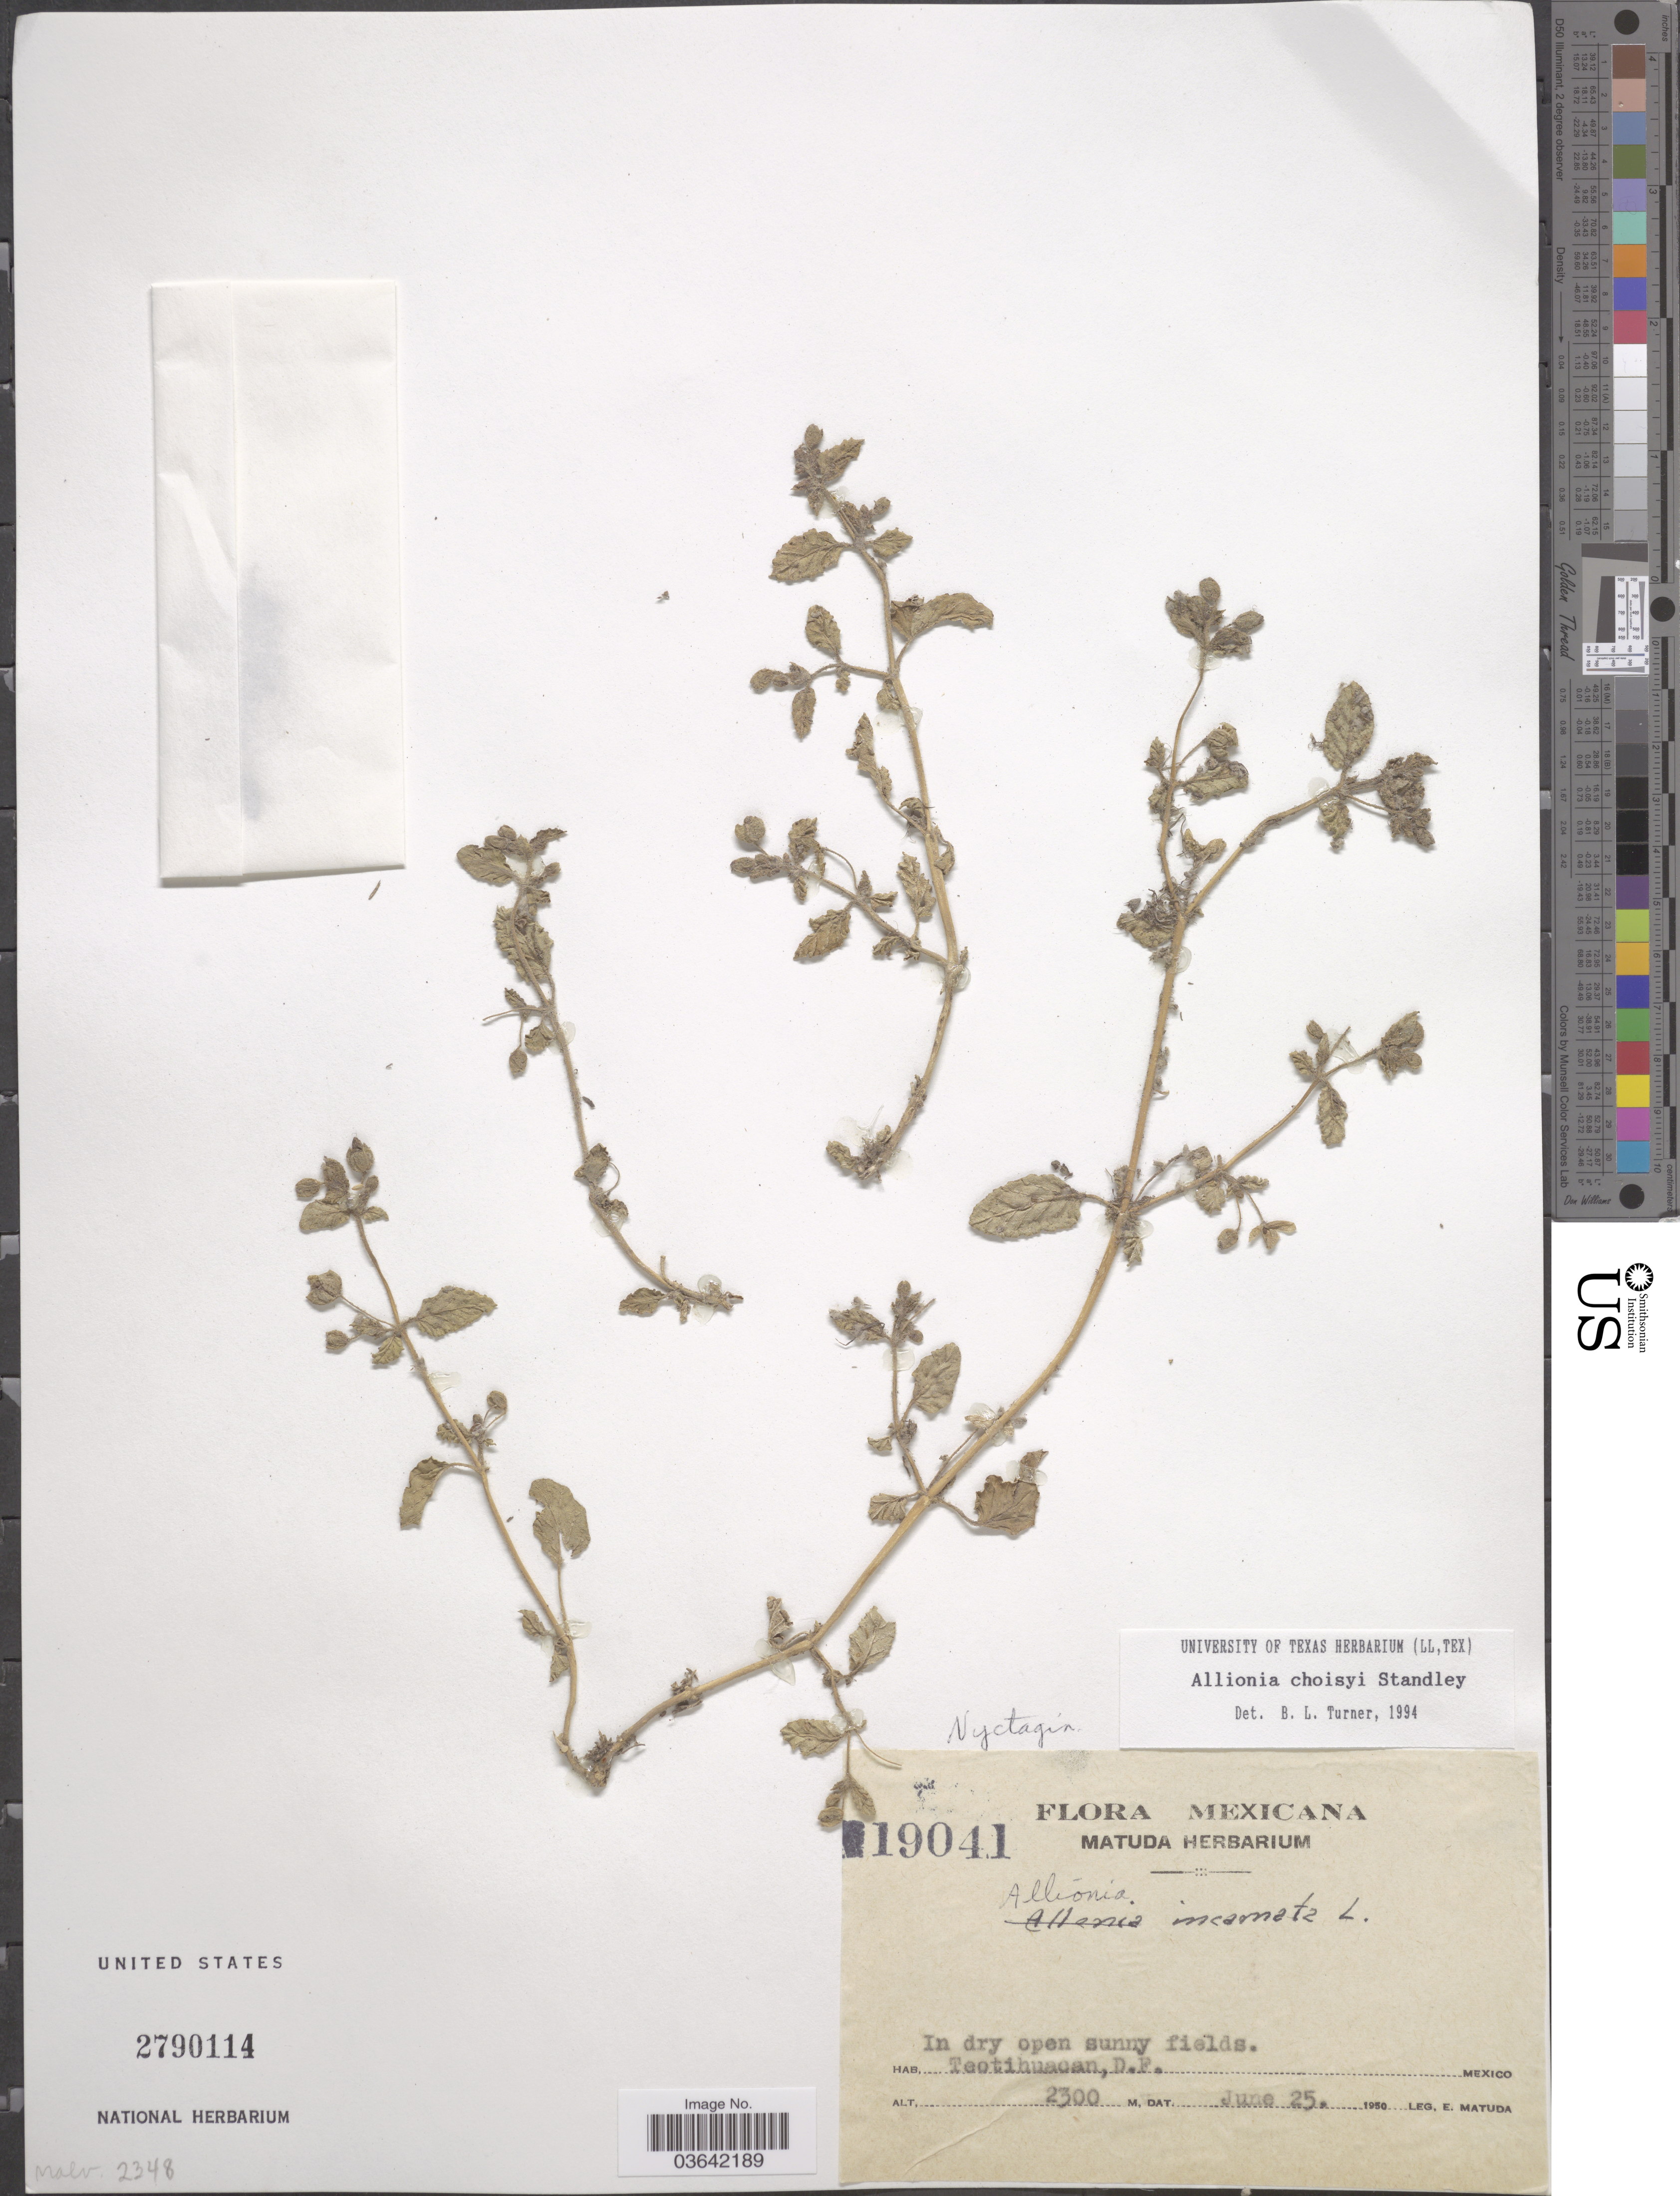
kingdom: Plantae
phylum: Tracheophyta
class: Magnoliopsida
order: Caryophyllales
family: Nyctaginaceae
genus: Allionia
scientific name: Allionia choisyi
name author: Standl.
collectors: E. Matuda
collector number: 19041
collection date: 1950-06-25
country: Mexico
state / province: Distrito Federal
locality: Teotihuacan.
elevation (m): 2300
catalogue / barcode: US 2790114